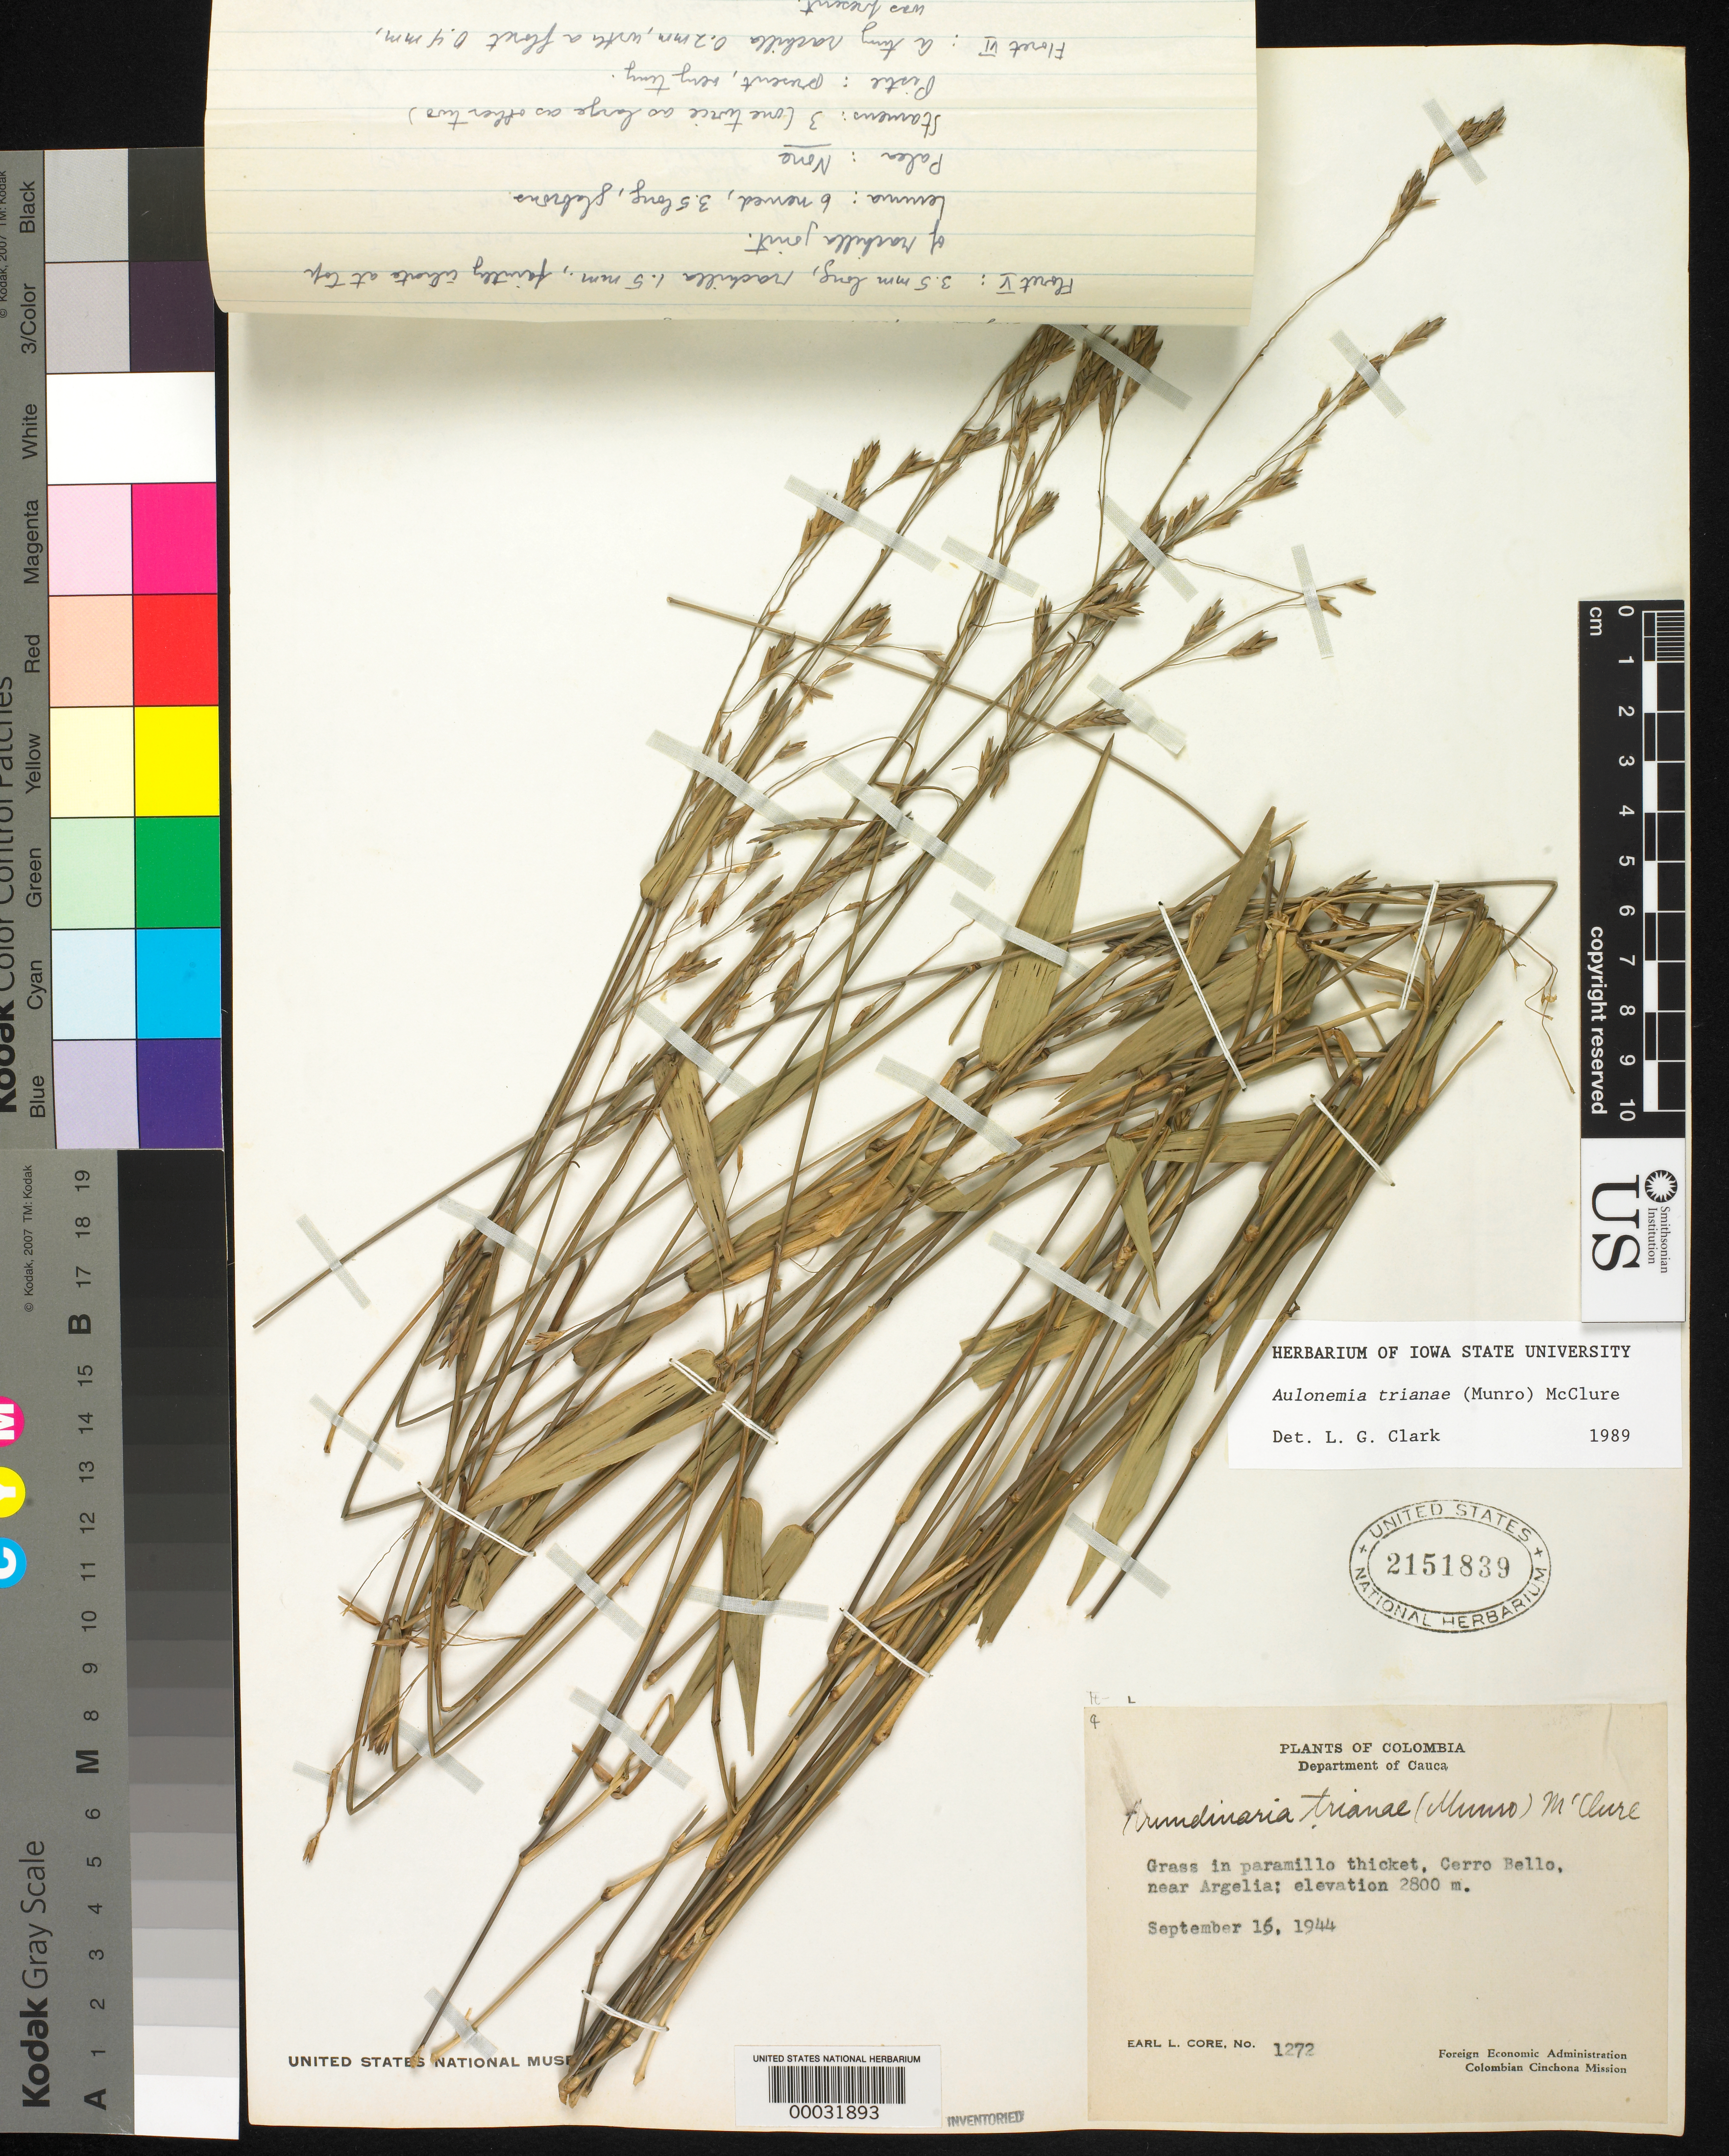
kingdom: Plantae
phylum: Tracheophyta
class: Liliopsida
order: Poales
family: Poaceae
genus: Aulonemia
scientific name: Aulonemia trianae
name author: (Munro) McClure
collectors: E. L. Core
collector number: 1272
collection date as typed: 16 Sep 1944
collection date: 1944-09-16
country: Colombia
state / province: Cauca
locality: Cerro Bello, Argelia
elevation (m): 2800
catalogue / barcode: US 2151839